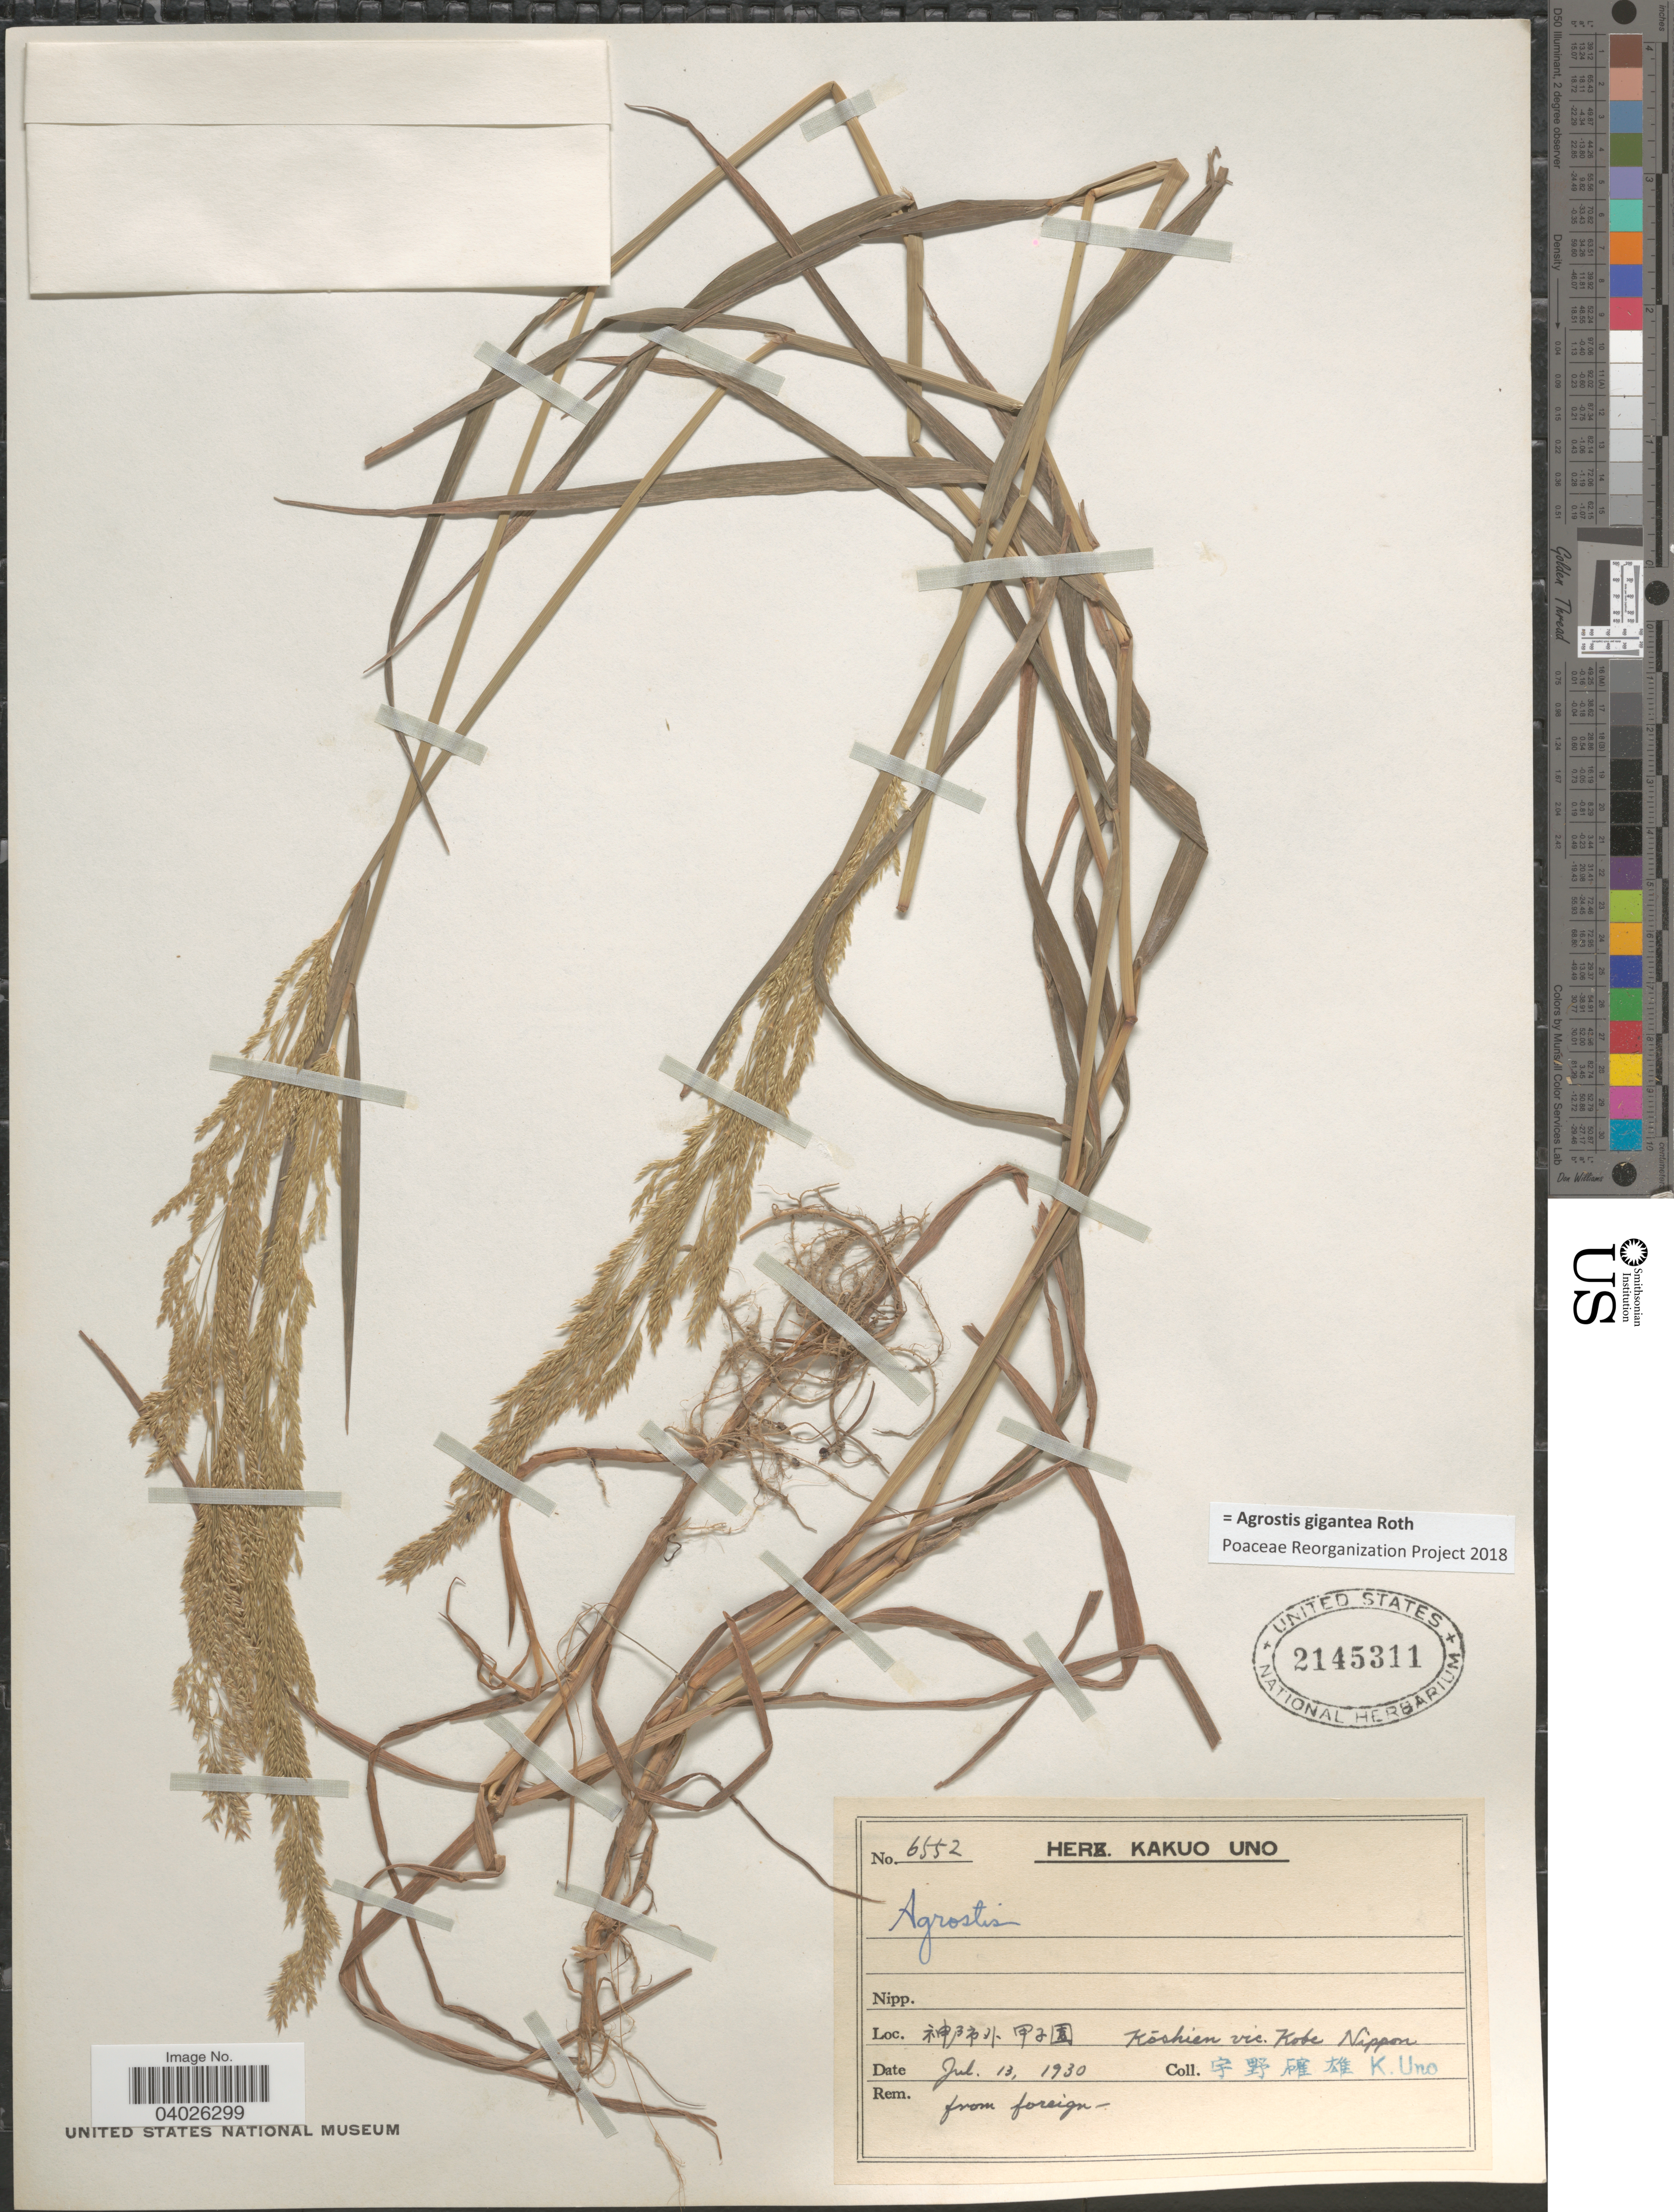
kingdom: Plantae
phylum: Tracheophyta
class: Liliopsida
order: Poales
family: Poaceae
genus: Agrostis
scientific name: Agrostis gigantea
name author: Roth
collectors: K. Uno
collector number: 6552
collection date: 1930-07-13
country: Japan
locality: X. Kõshien vic. Kobe Nippon.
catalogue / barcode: US 2145311